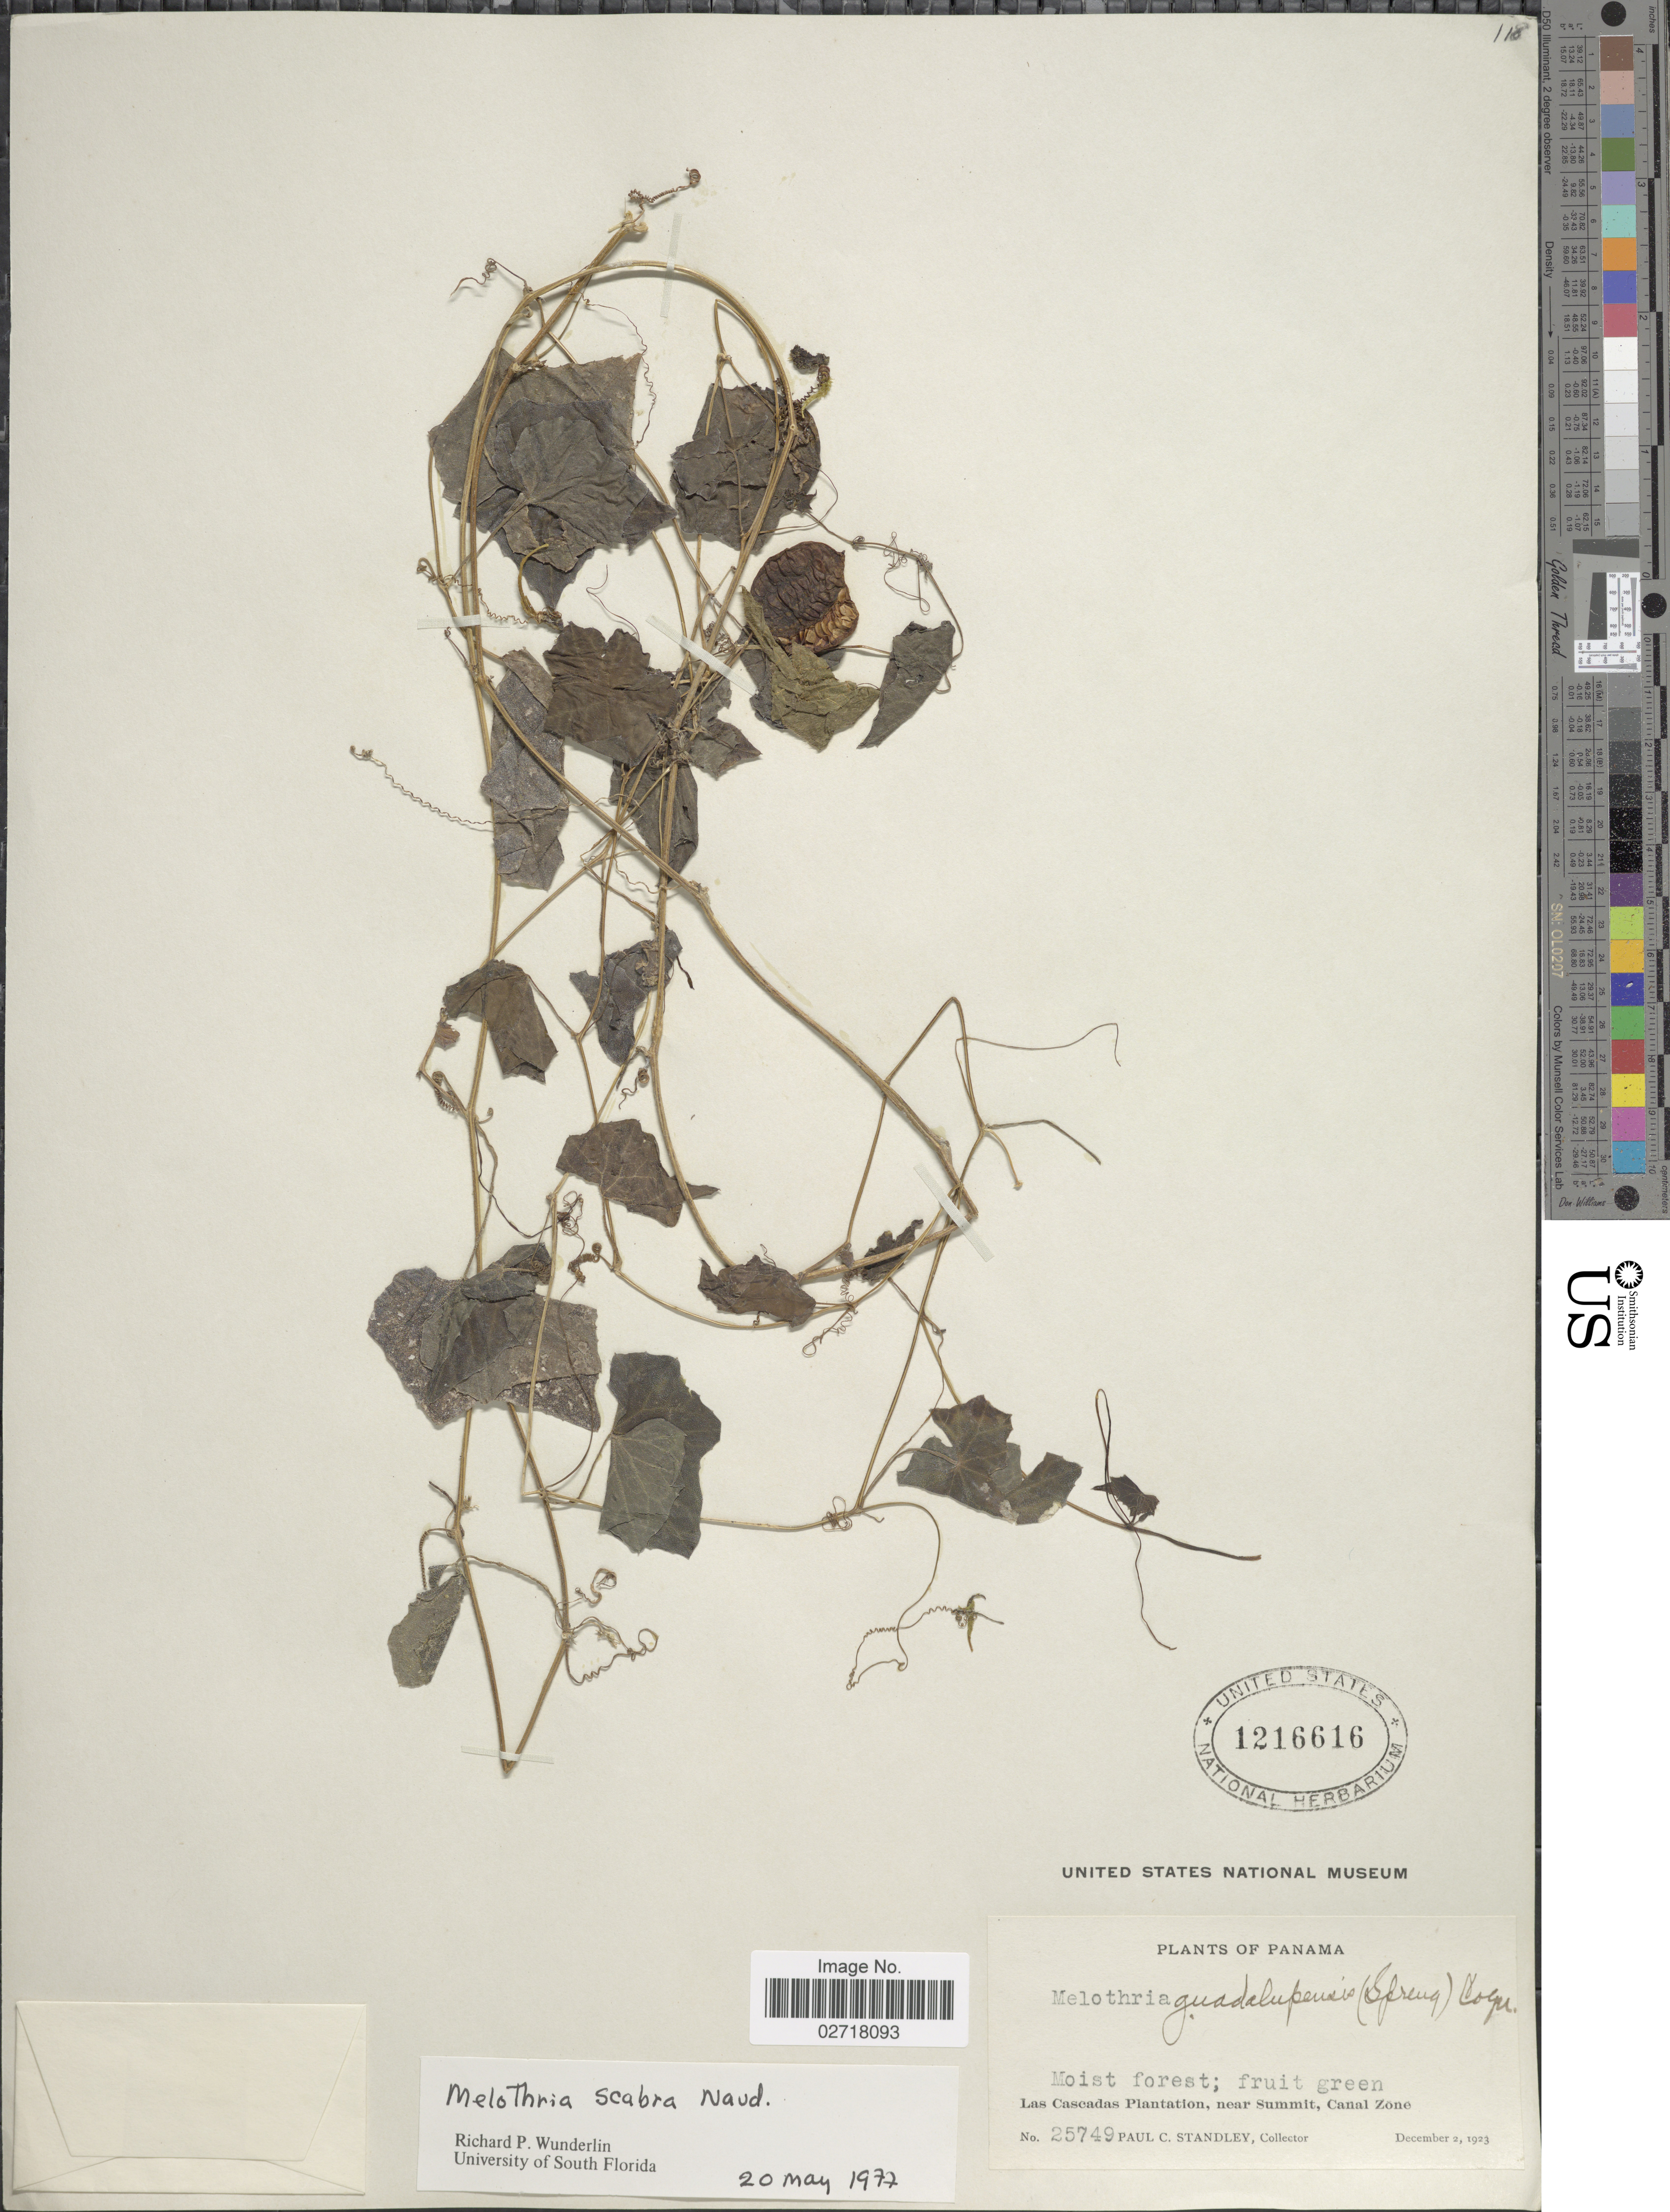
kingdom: Plantae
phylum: Tracheophyta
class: Magnoliopsida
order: Cucurbitales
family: Cucurbitaceae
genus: Melothria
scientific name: Melothria scabra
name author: Naudin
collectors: P. C. Standley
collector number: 25749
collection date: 1923-12-02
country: Panama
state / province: Colón / Panamá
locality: Las Cascades Plantation, near Summit, Canal Zone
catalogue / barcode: US 1216616